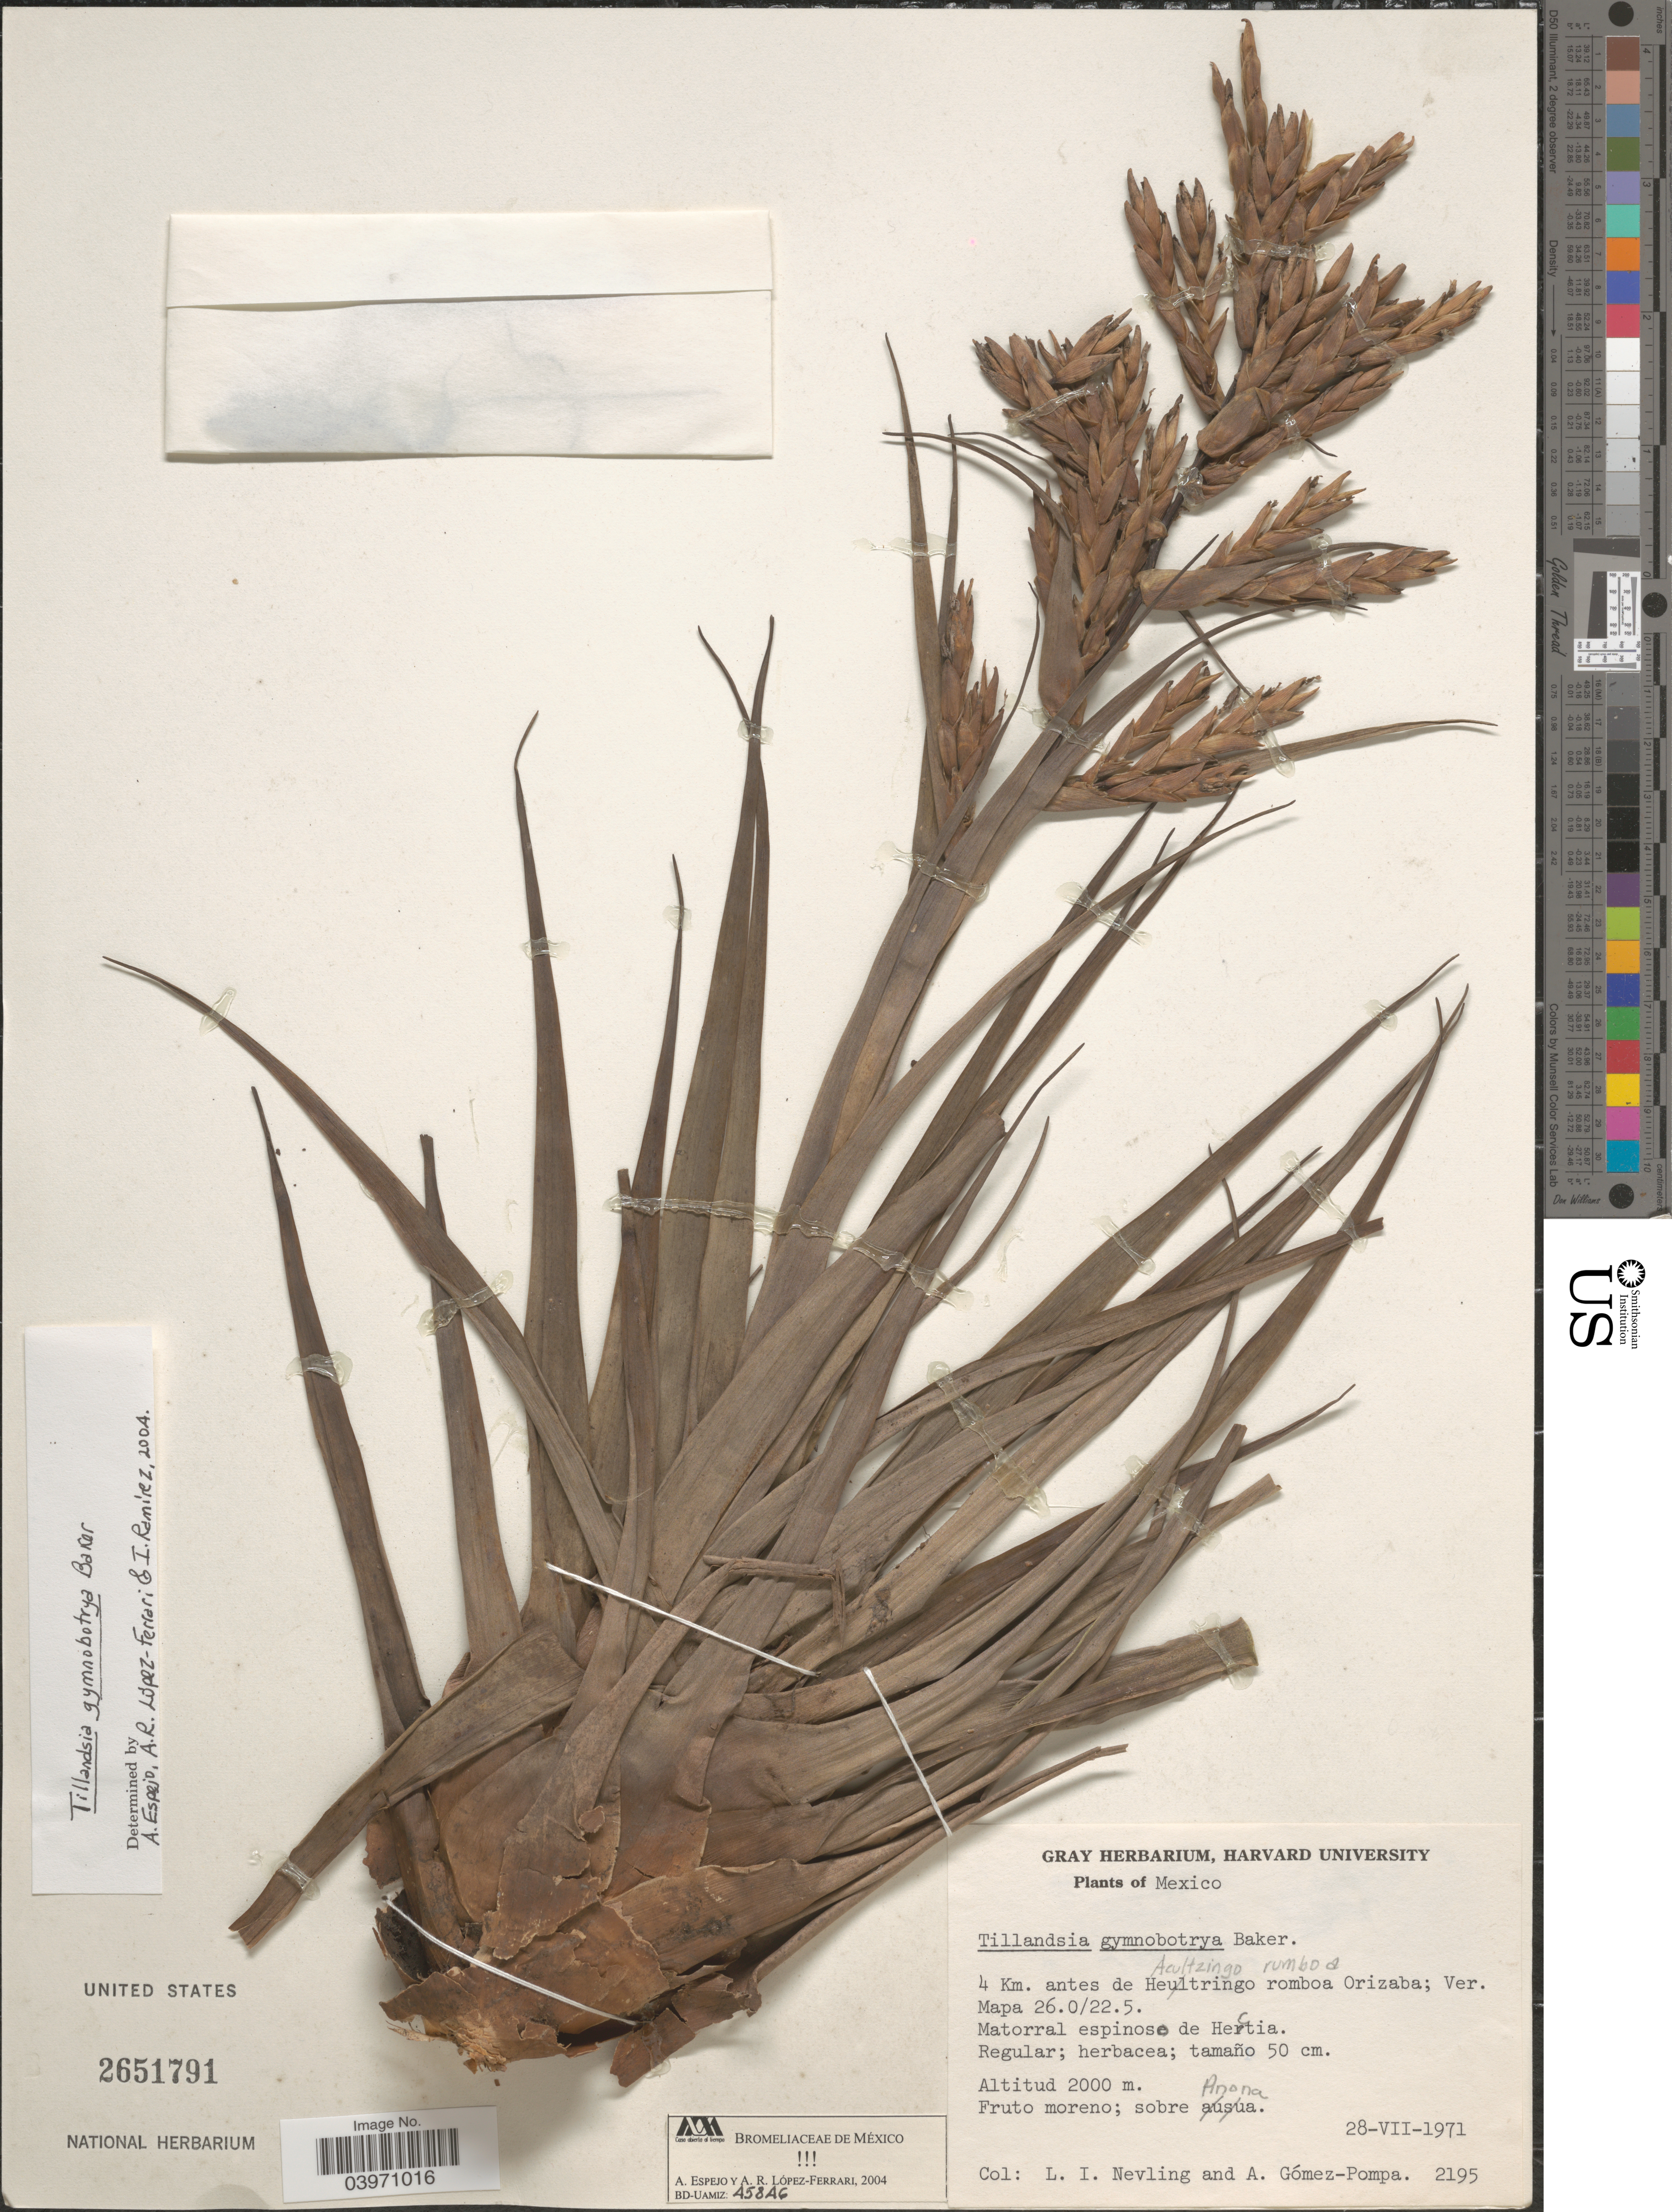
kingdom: Plantae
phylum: Tracheophyta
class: Liliopsida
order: Poales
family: Bromeliaceae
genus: Tillandsia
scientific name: Tillandsia gymnobotrya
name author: Baker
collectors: L. Nevling & A. Gómez Pompa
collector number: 2195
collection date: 1971-07-28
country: Mexico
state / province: Veracruz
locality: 4 Km. antes de Azultzingo rumboa Orizaba; Mapa 26.0/22.5. Matorral espinoso de Hectia.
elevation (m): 2000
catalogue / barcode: US 2651791